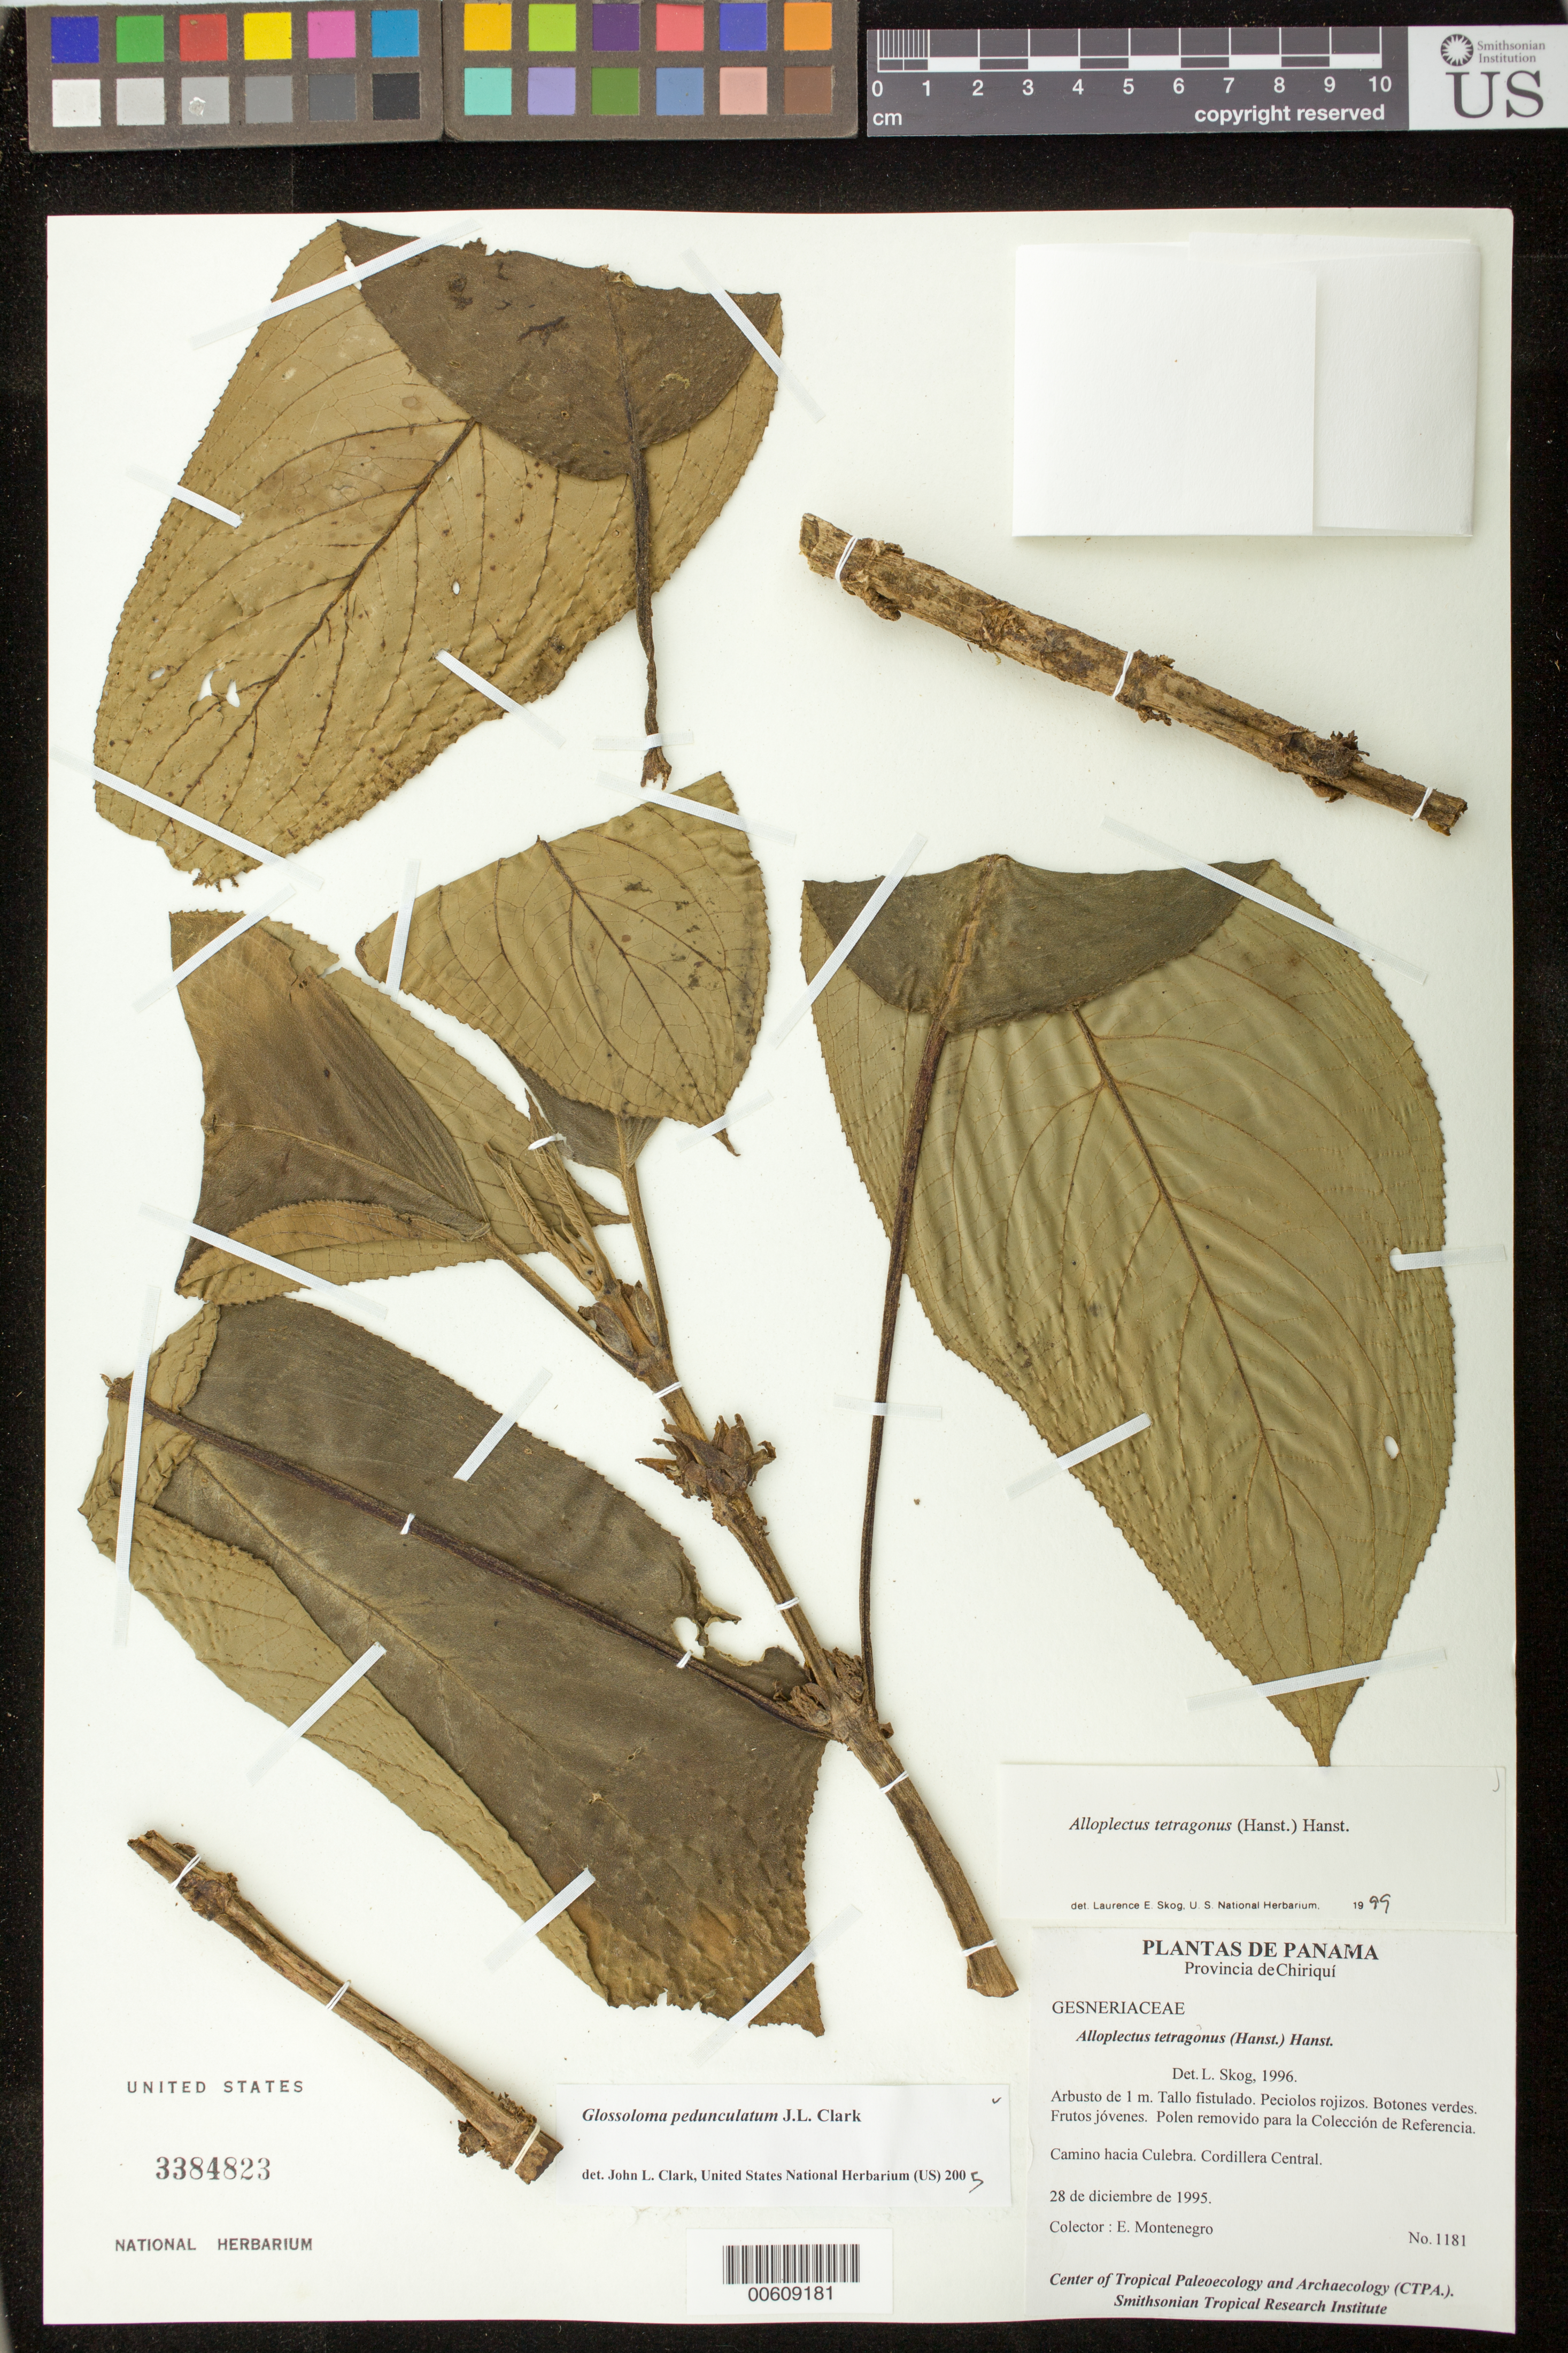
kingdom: Plantae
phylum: Tracheophyta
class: Magnoliopsida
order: Lamiales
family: Gesneriaceae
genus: Glossoloma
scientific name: Glossoloma pedunculatum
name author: J.L. Clark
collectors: E. Montenegro & B. Cuevas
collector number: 1181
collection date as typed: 28 Dec 1995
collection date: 1995-12-28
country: Panama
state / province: Chiriquí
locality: Camino hacia Culebra, Cordillera Central [SCZ: "Sendero a la laguna, por el Camino a Culebra, Bajo Mono, Boquete"]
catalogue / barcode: US 3384823